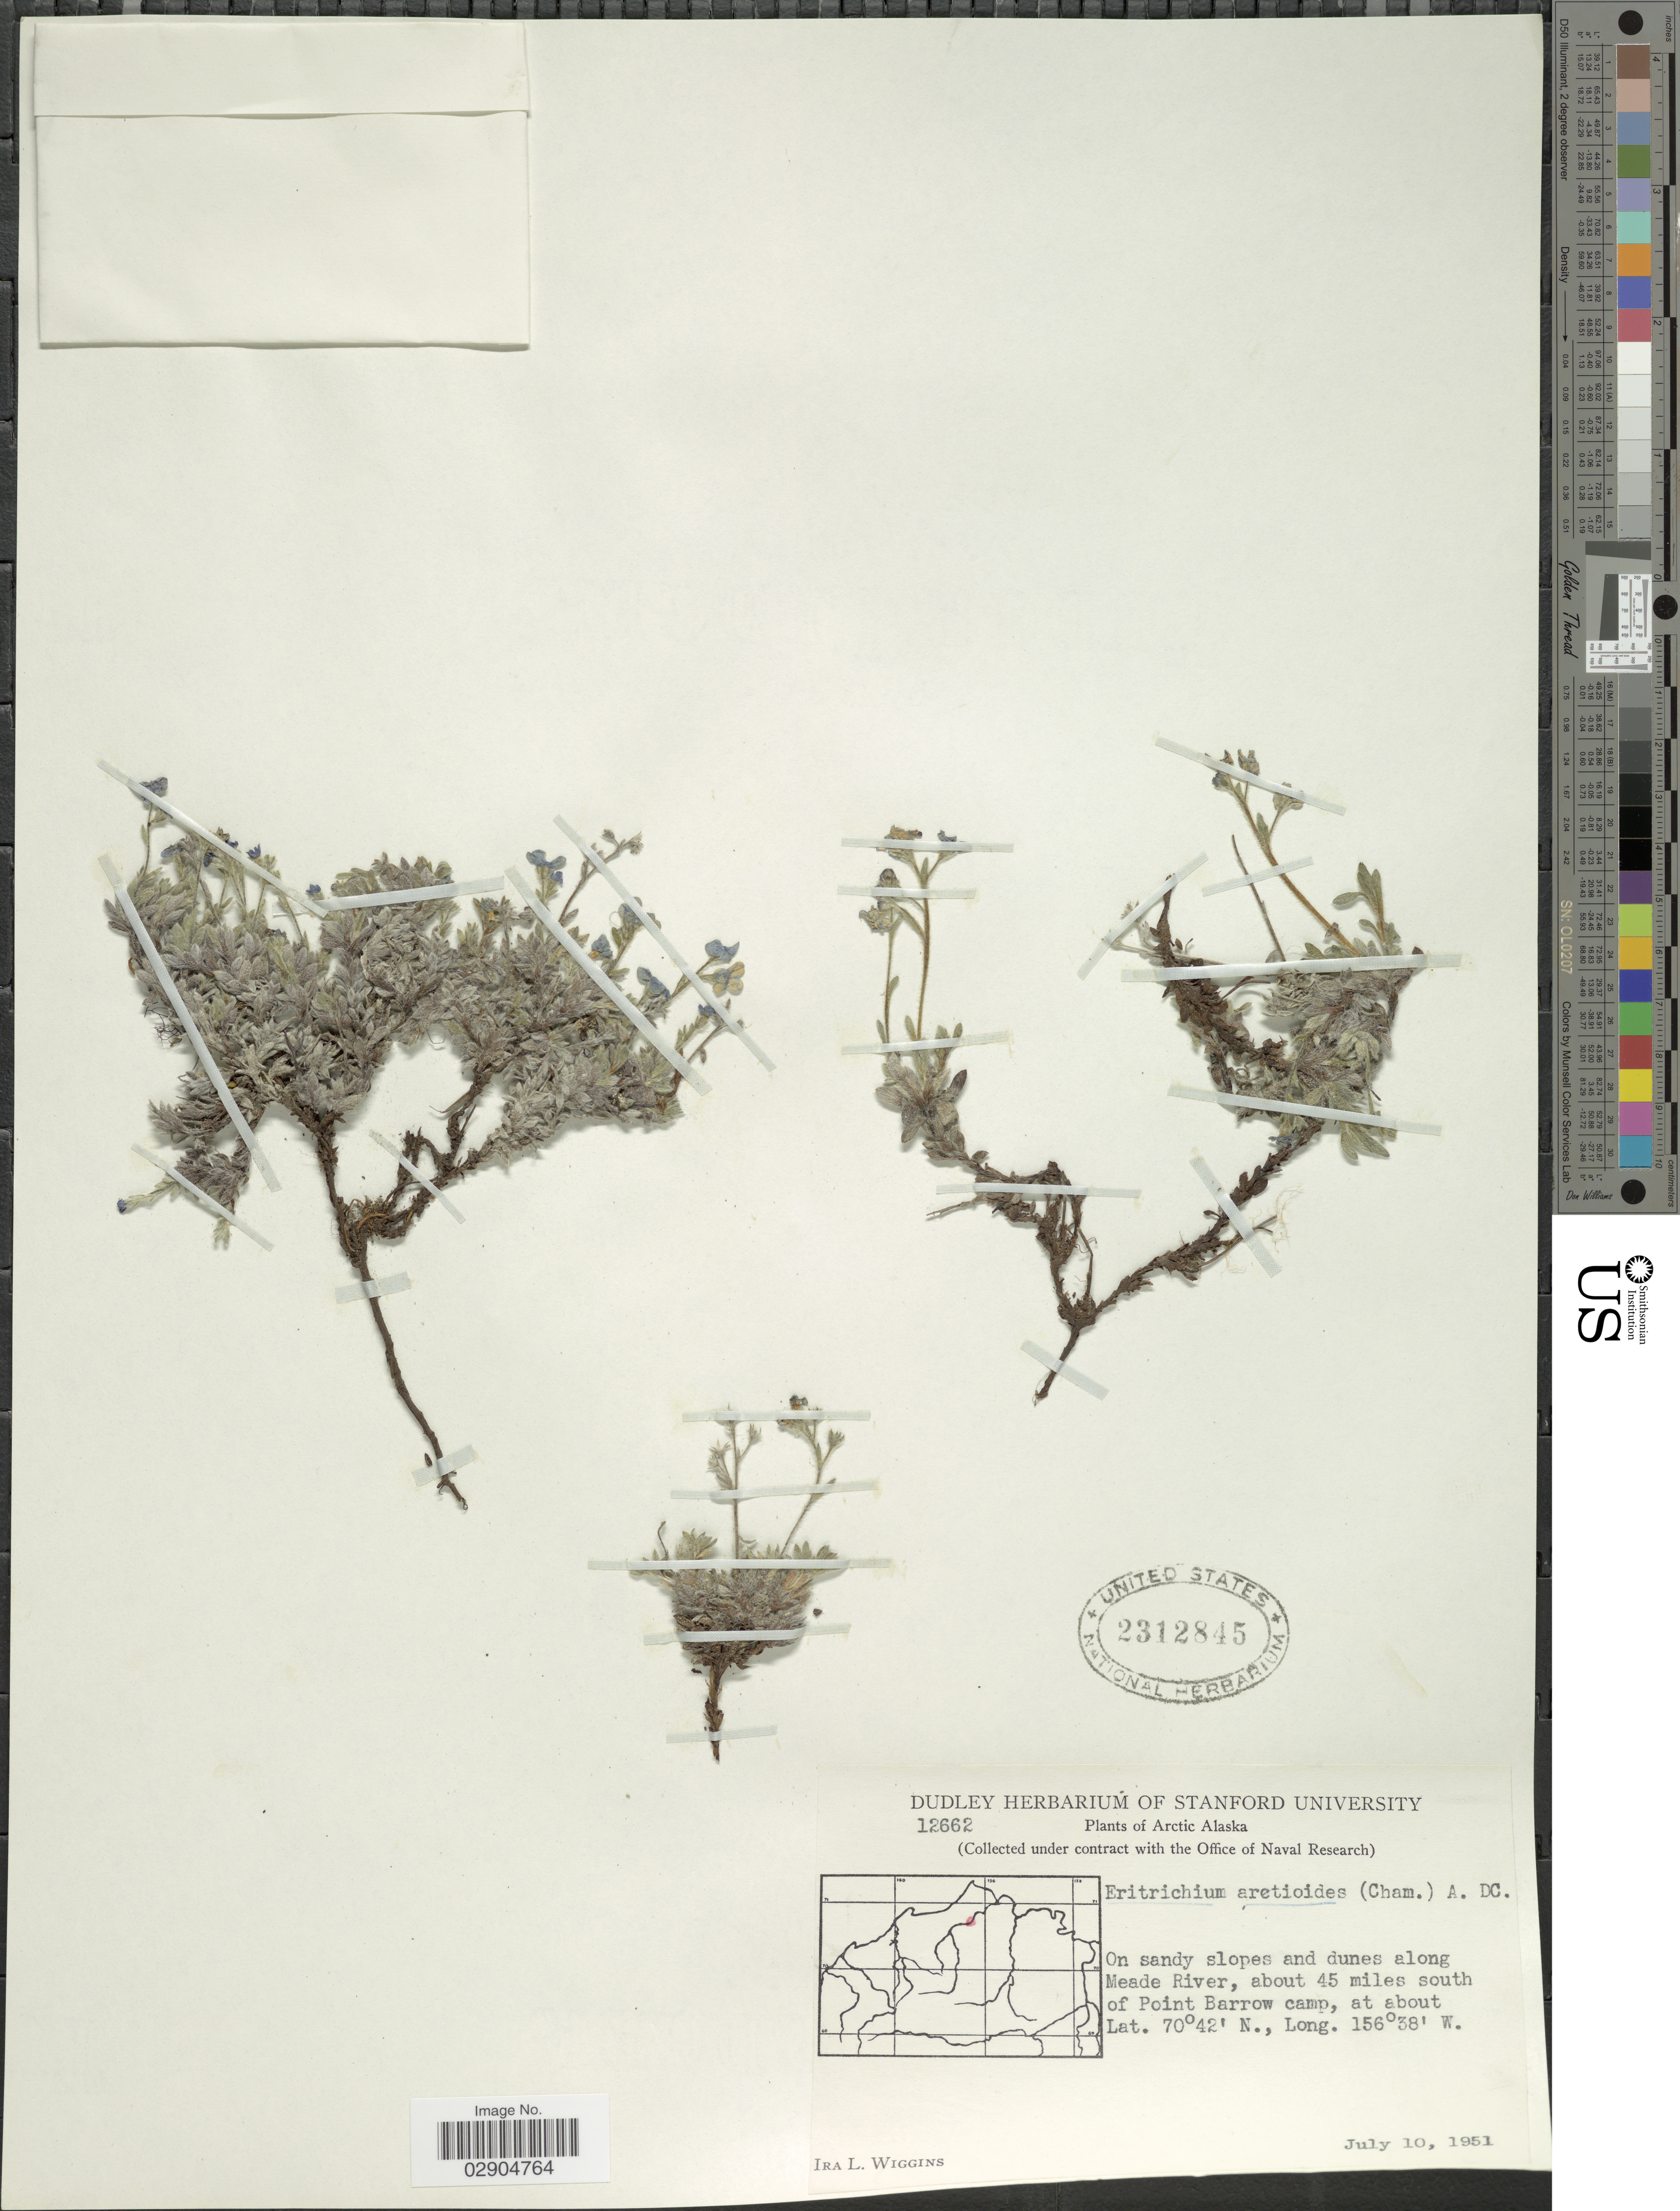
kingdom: Plantae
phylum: Tracheophyta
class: Magnoliopsida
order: Boraginales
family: Boraginaceae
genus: Eritrichium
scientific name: Eritrichium aretioides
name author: (Cham.) DC.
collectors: I. L. Wiggins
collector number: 12662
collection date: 1951-07-10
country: United States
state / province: Alaska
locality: Arctic Alaska, On sandy slopes and dunes along Meade River, about 45 miles south of Point Barrow Camp.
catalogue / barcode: US 2312845